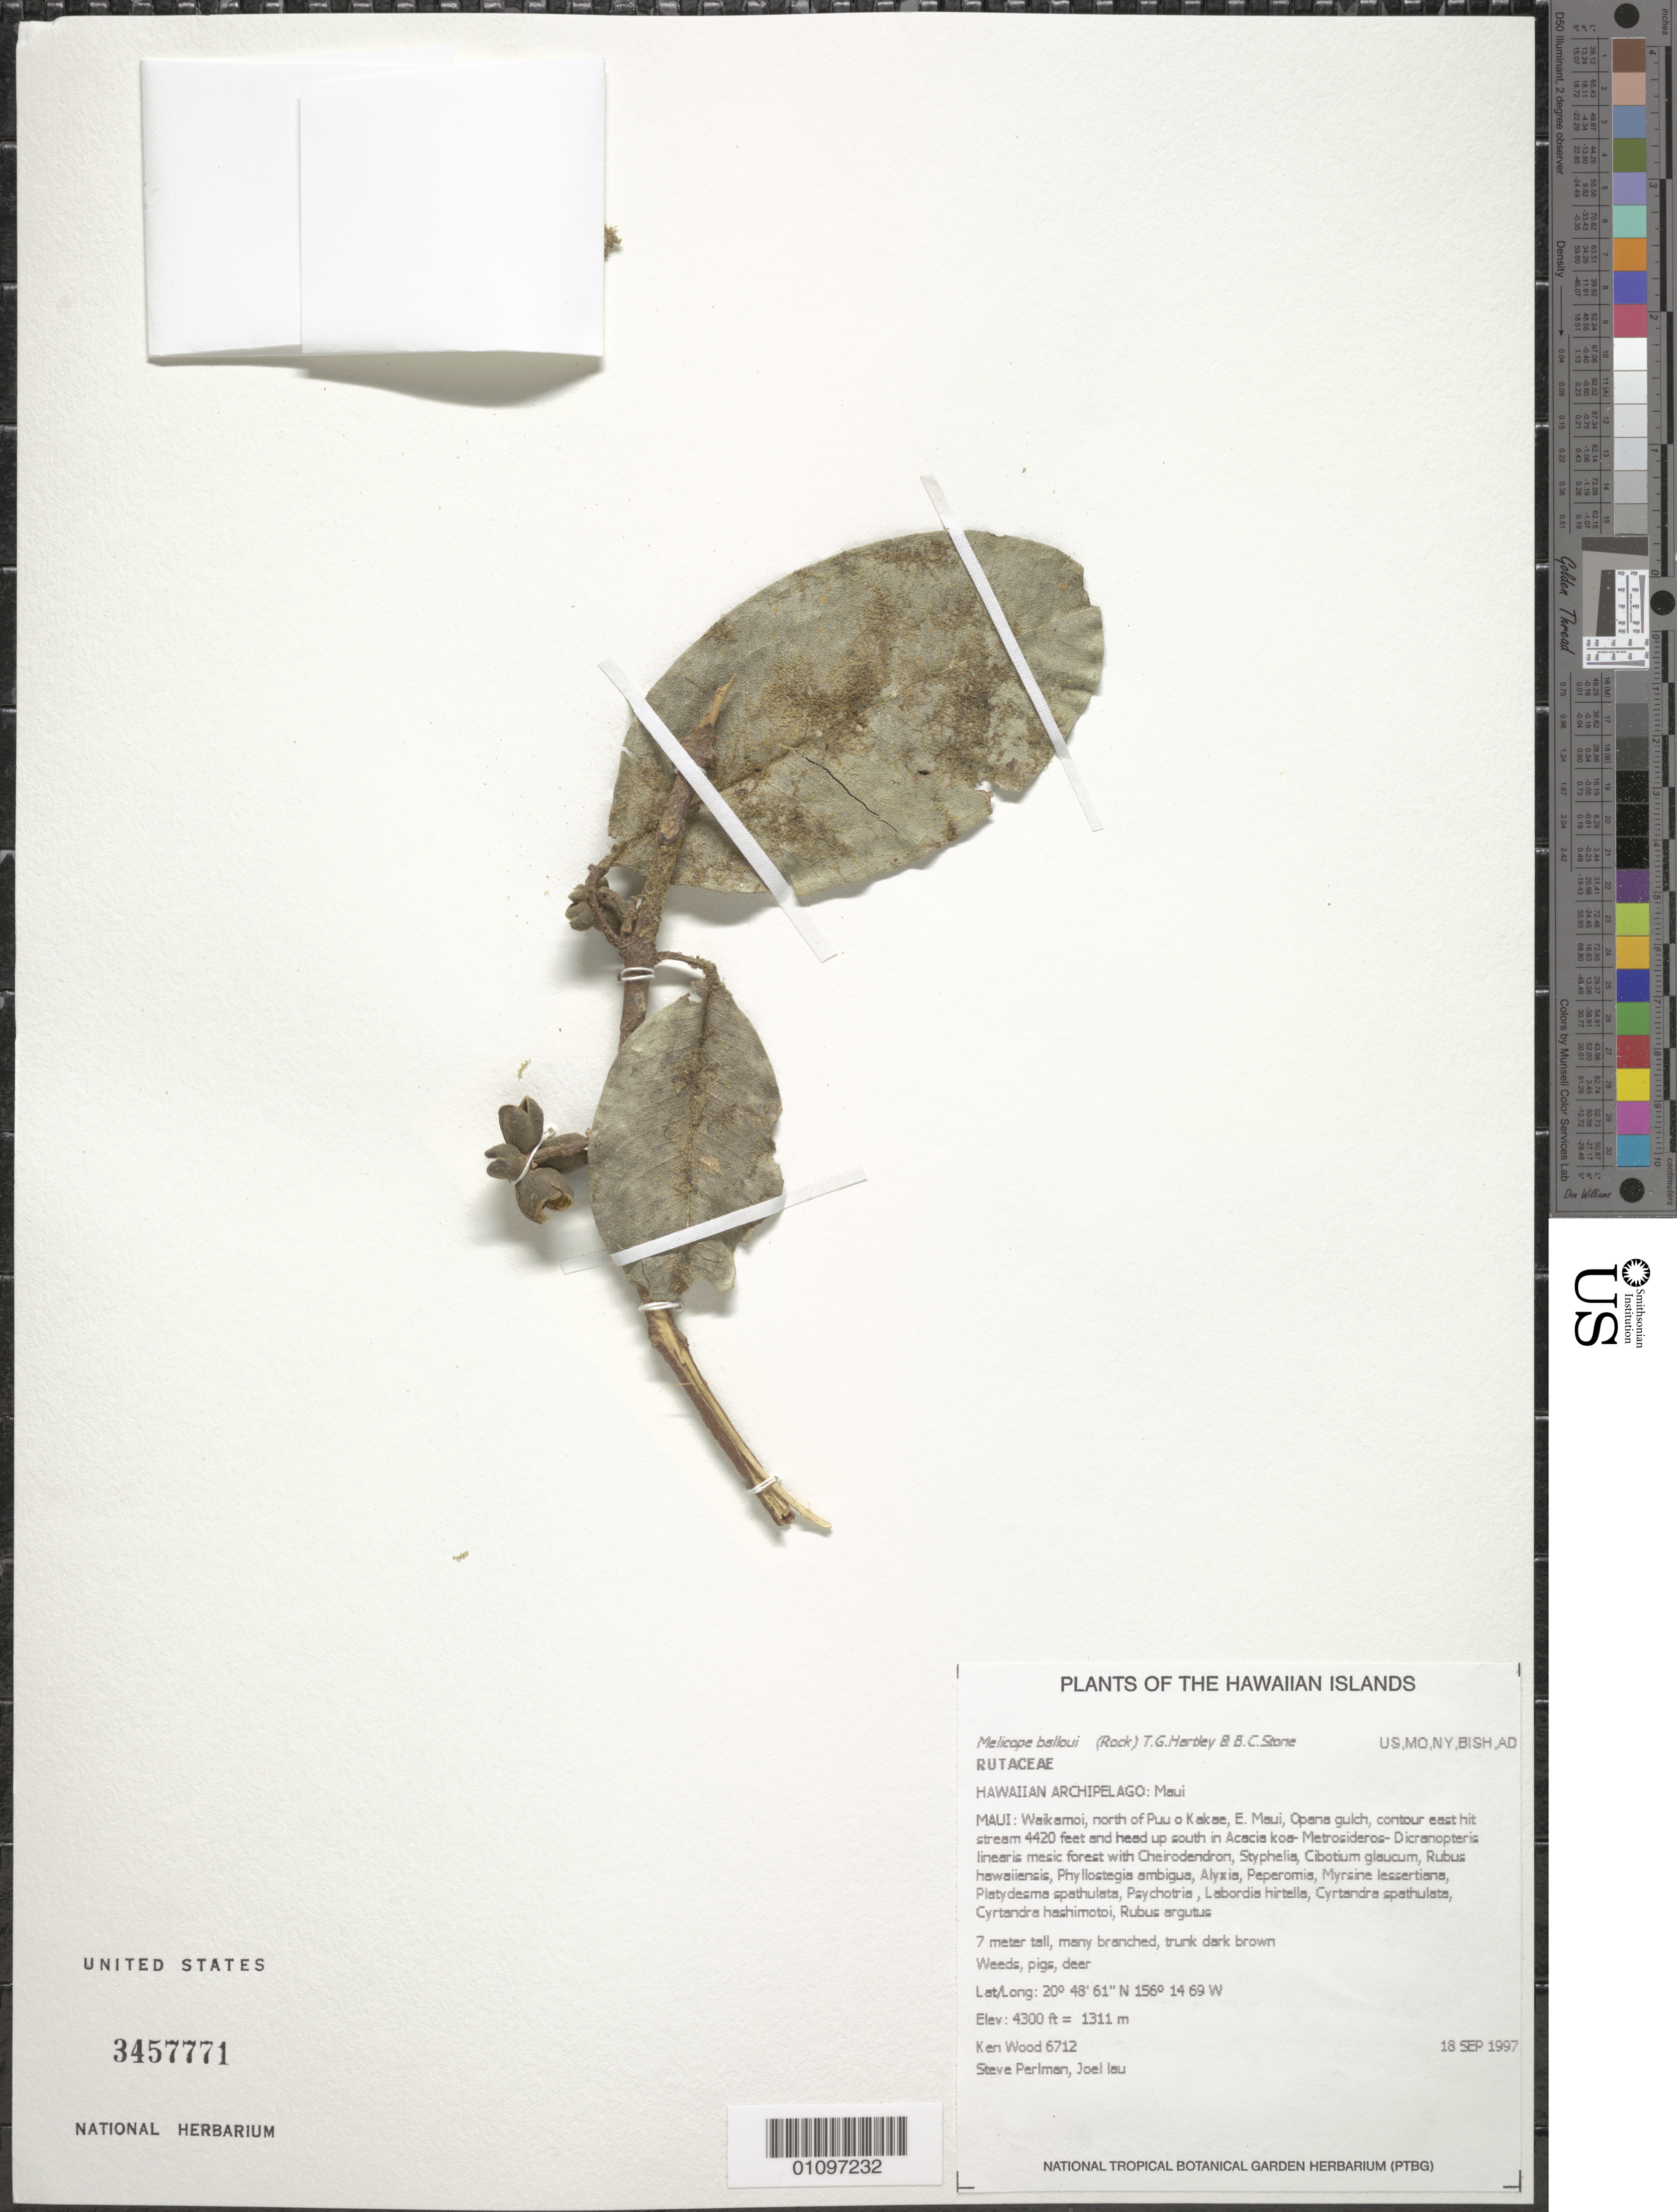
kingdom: Plantae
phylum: Tracheophyta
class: Magnoliopsida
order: Sapindales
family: Rutaceae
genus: Melicope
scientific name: Melicope balloui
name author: (Rock) T.G. Hartley & B.C. Stone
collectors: K. R. Wood, S. P. Perlman & J. Lau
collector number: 6712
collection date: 1997-09-18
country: United States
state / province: Hawaii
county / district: Maui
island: Maui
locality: Waikamoi, north of Puu o Kakae, E. Maui, Opana gulch.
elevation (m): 1311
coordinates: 20 48 61 N, 156 14 69 W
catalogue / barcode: US 3457771